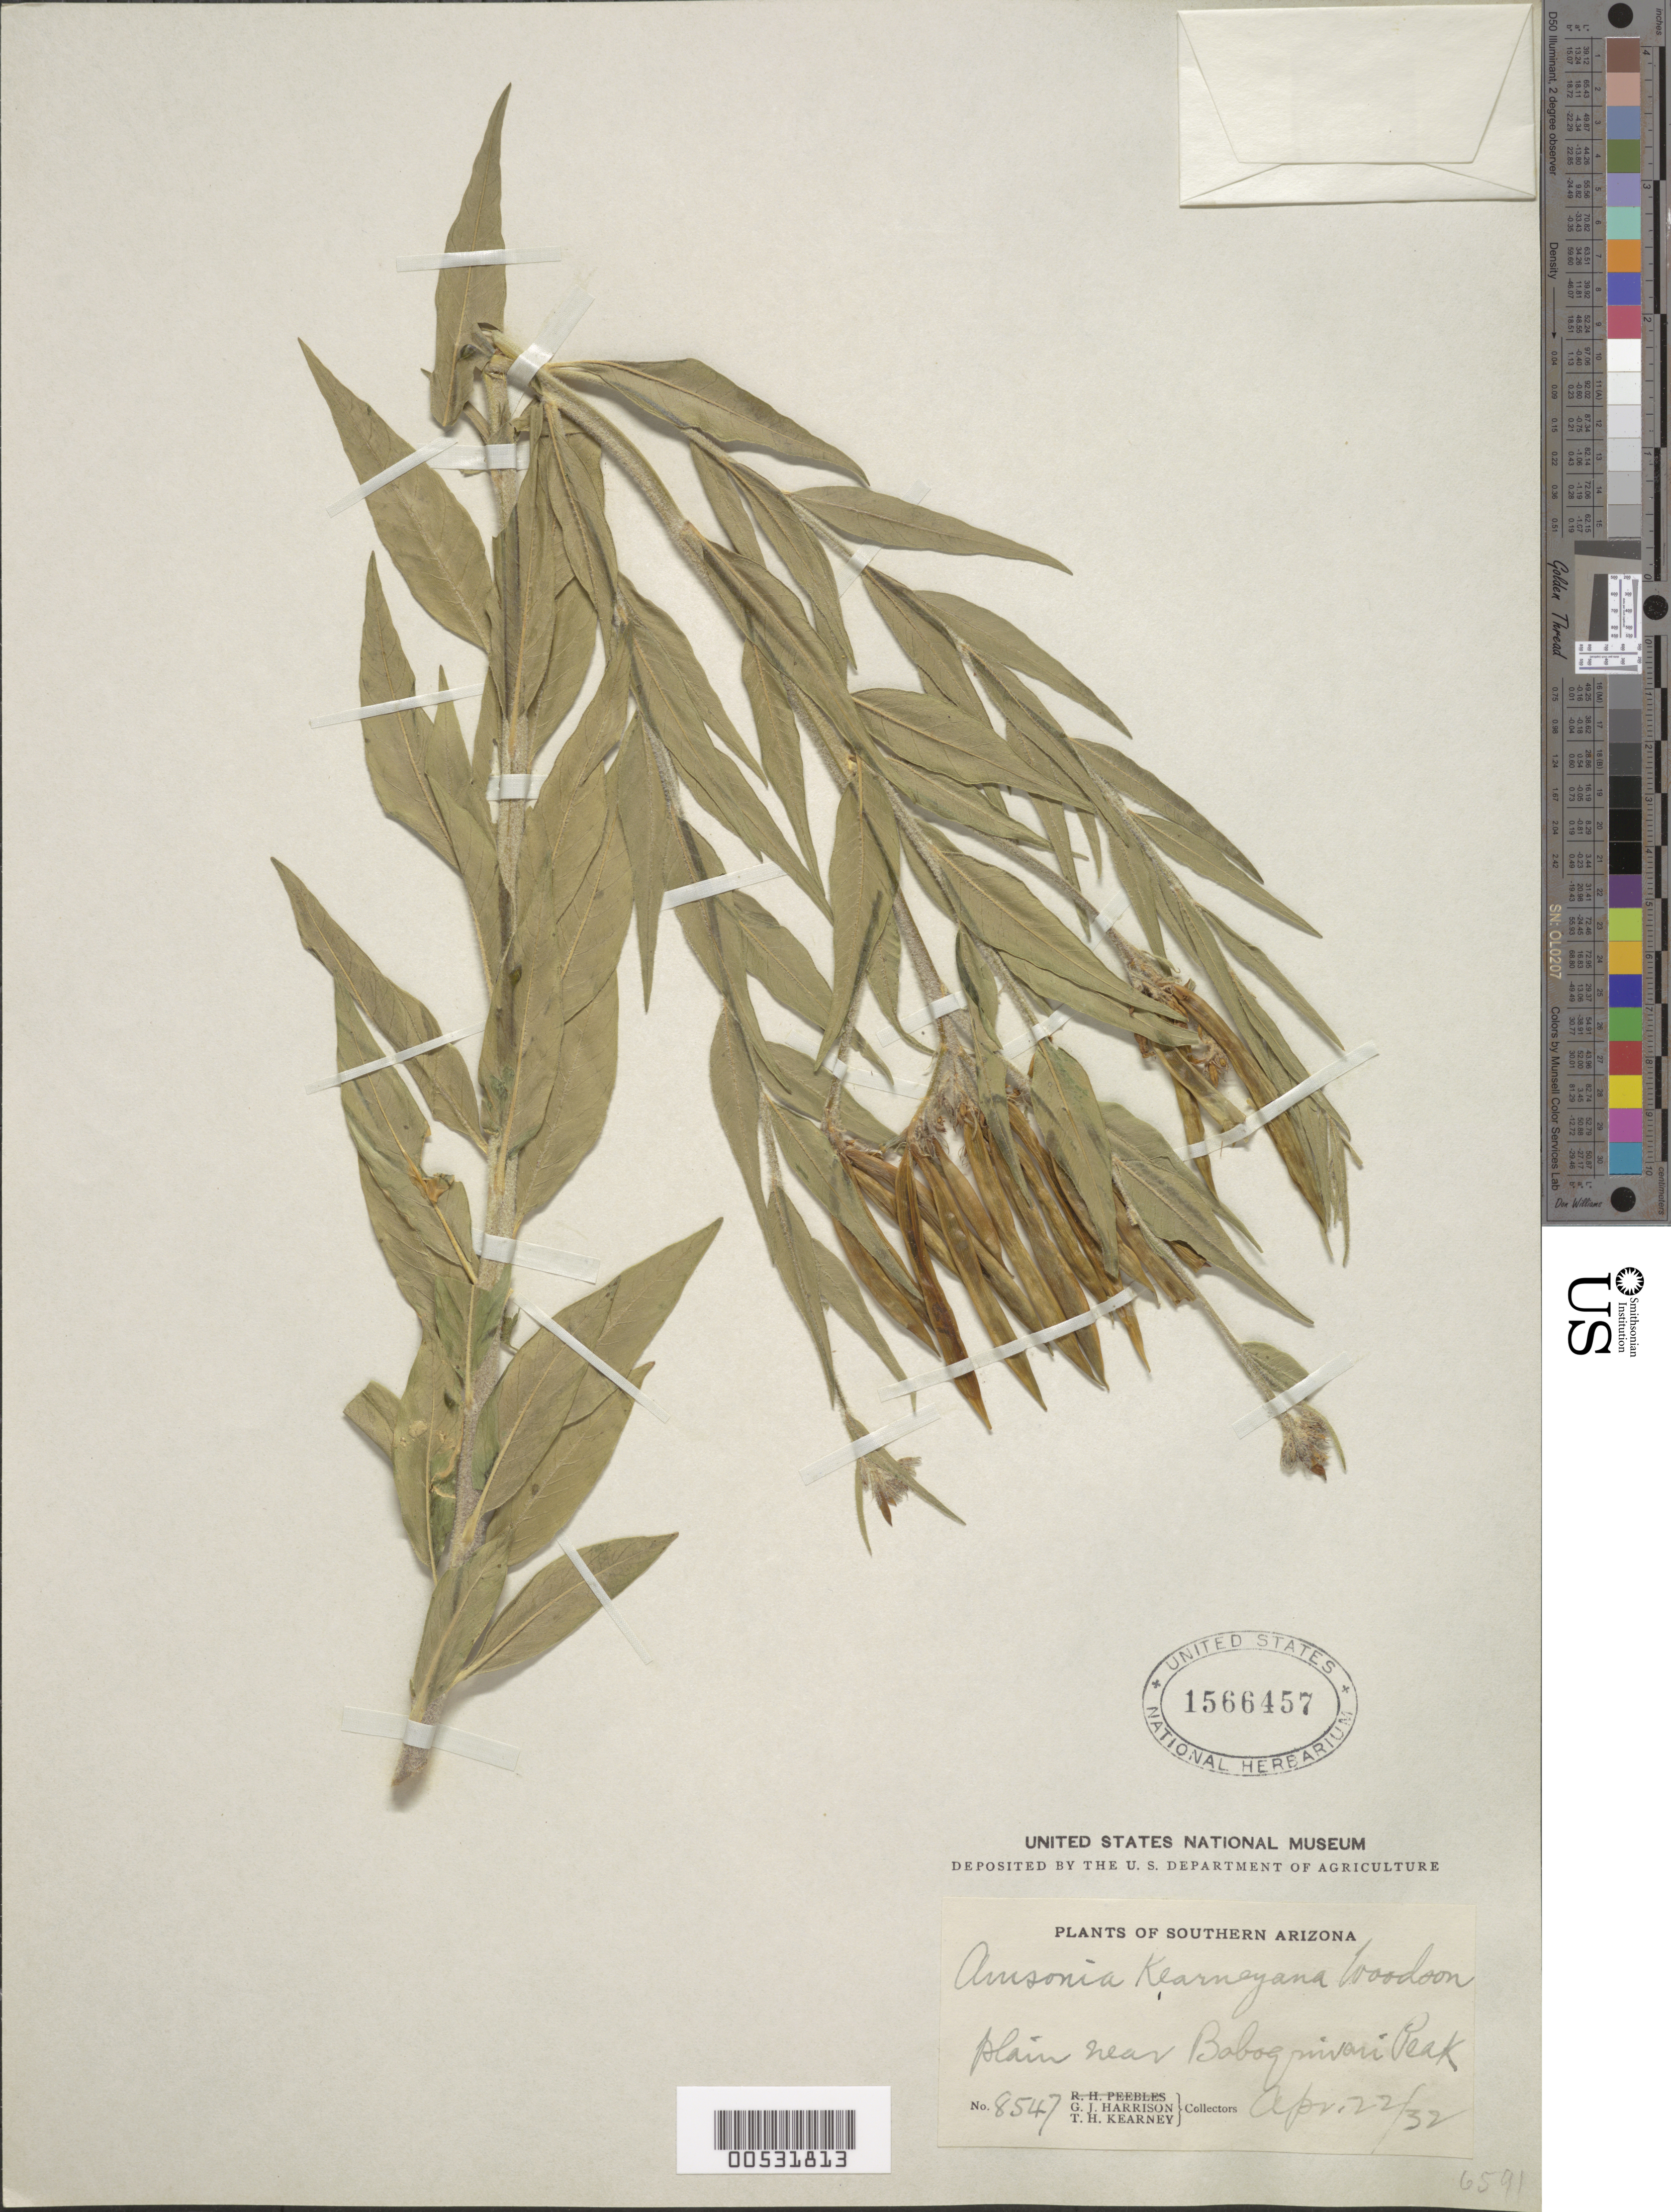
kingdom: Plantae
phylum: Tracheophyta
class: Magnoliopsida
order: Gentianales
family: Apocynaceae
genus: Amsonia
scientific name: Amsonia kearneyana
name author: Woodson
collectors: G. J. Harrison & T. H. Kearney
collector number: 8547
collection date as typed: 22 Apr 1932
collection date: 1932-04-22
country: United States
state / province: Arizona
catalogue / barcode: US 1566457